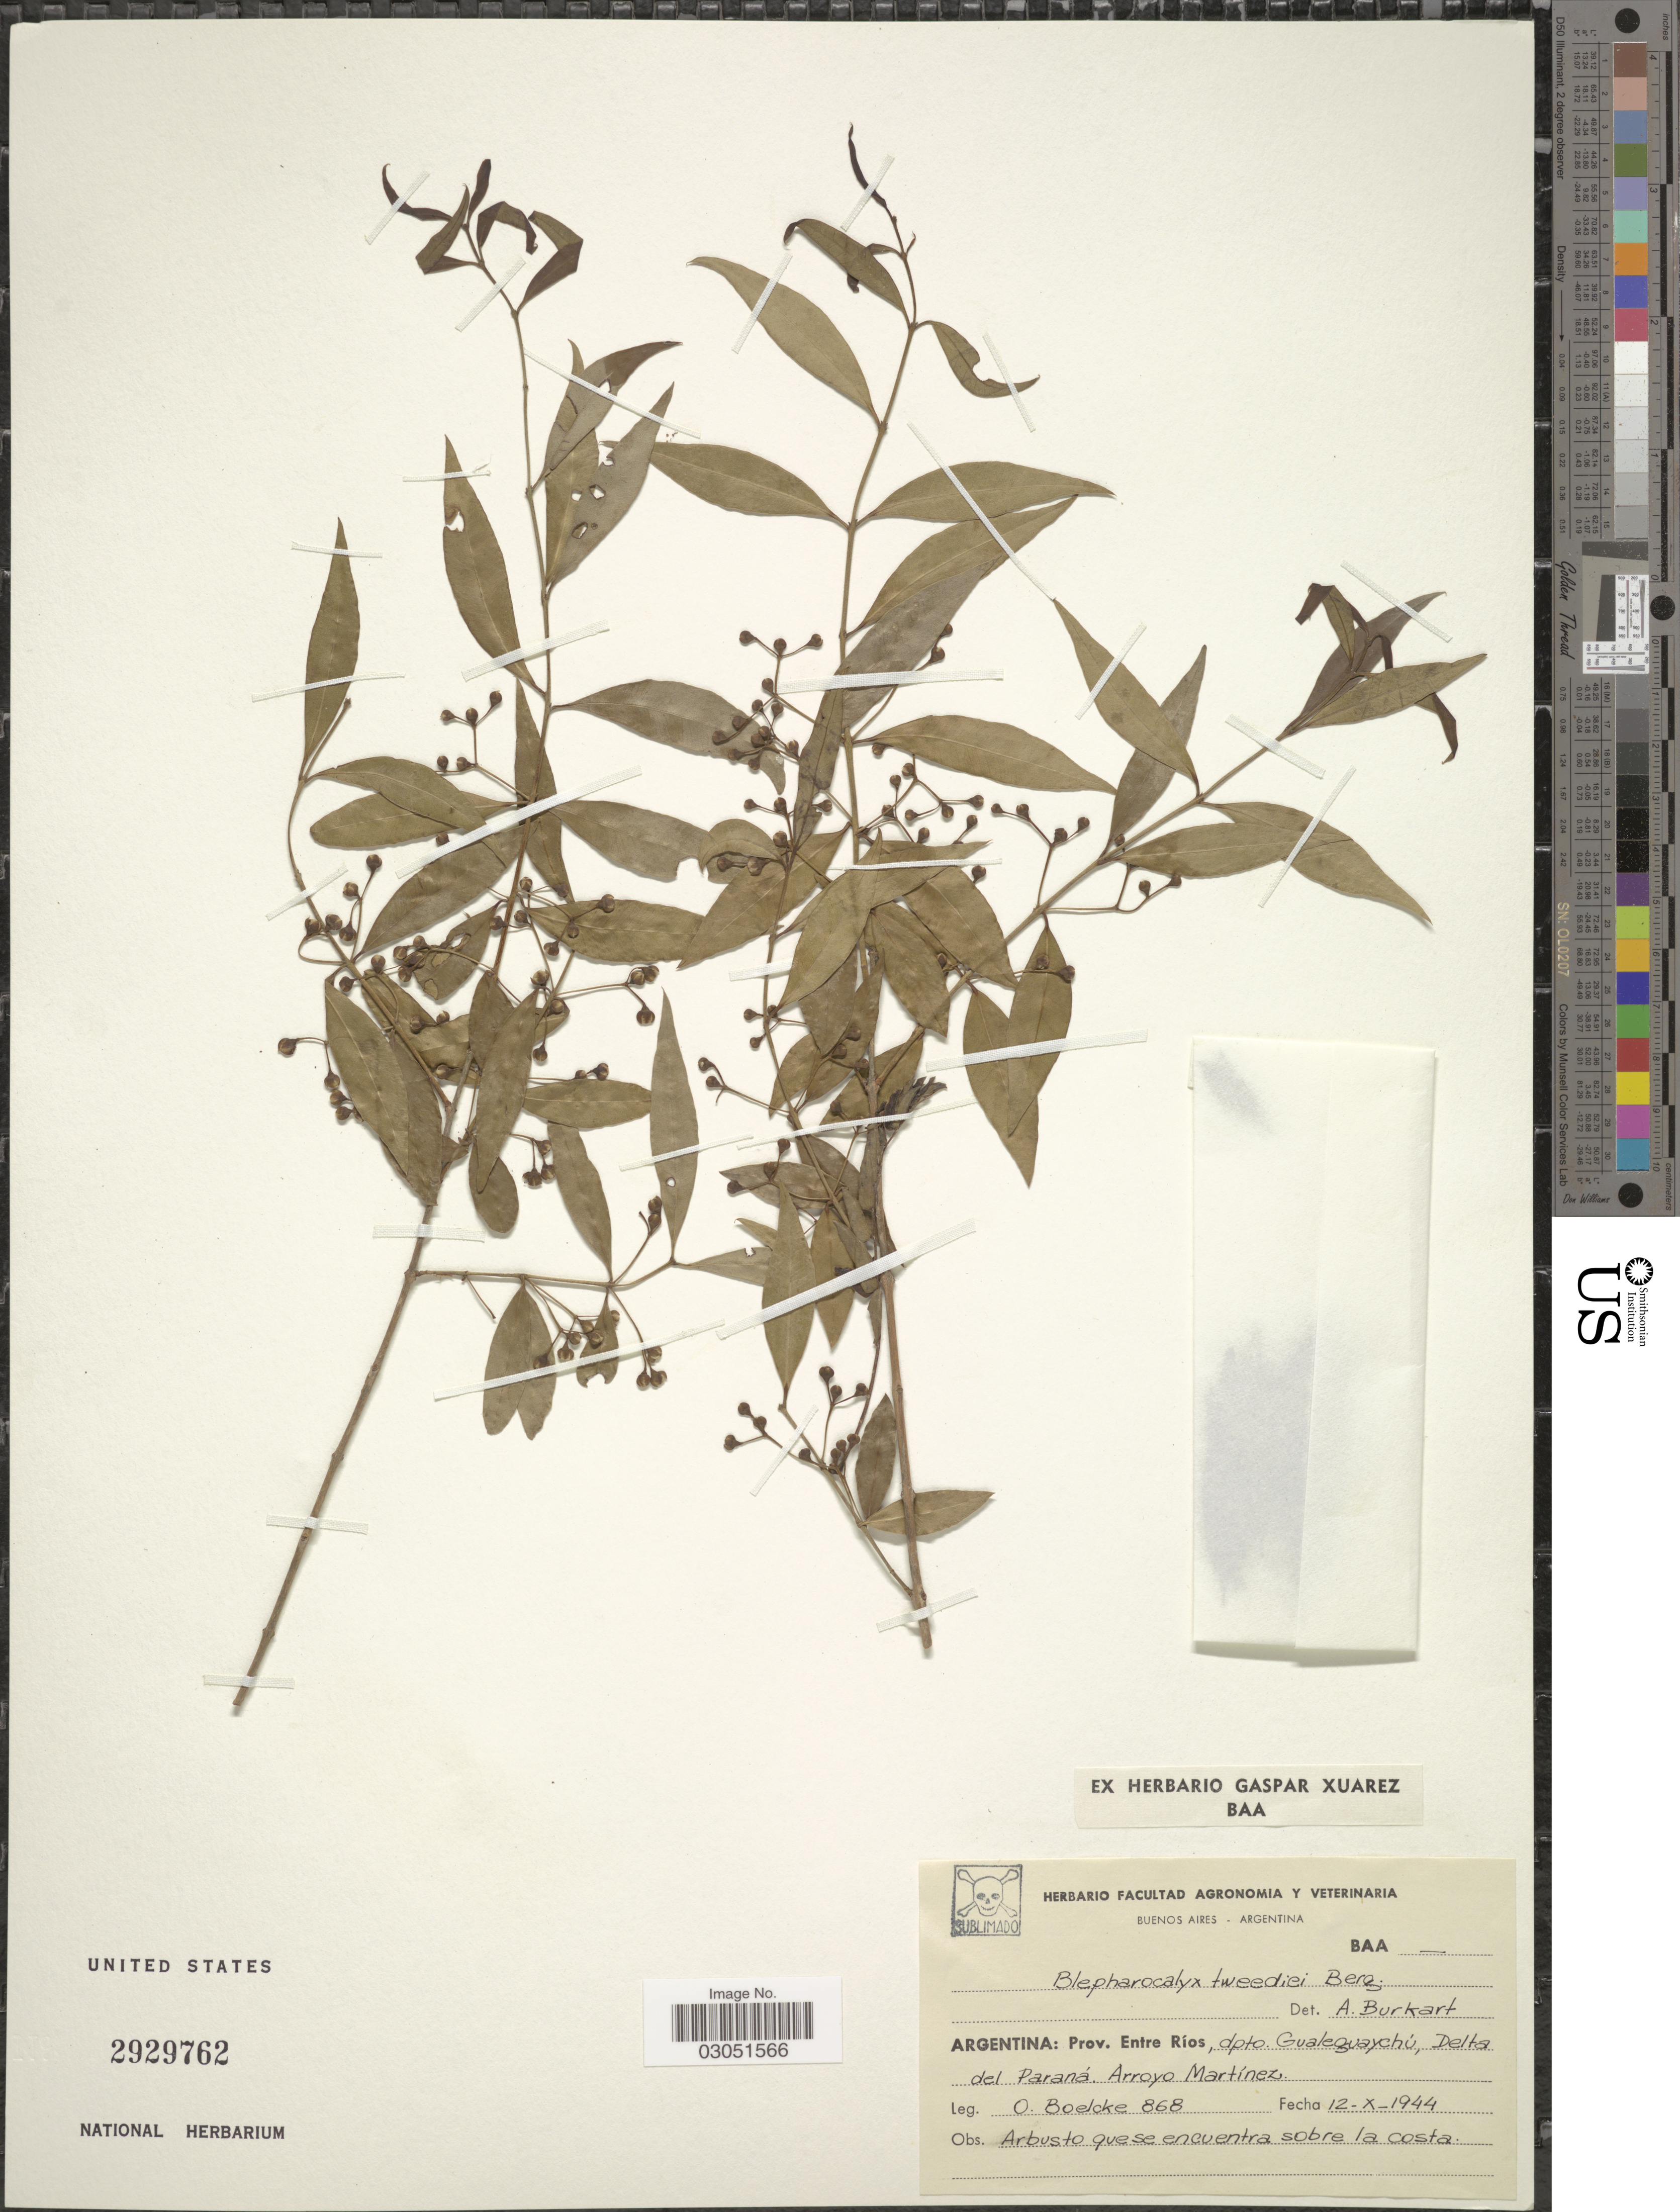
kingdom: Plantae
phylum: Tracheophyta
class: Magnoliopsida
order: Myrtales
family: Myrtaceae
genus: Blepharocalyx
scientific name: Blepharocalyx salicifolius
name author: (Kunth) O. Berg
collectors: O. Boelcke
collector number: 868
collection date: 1944-10-12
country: Argentina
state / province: Entre Rios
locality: Dpto. Gualeguaychú, Delta del Paraná, Arroyo Martínez.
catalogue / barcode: US 2929762